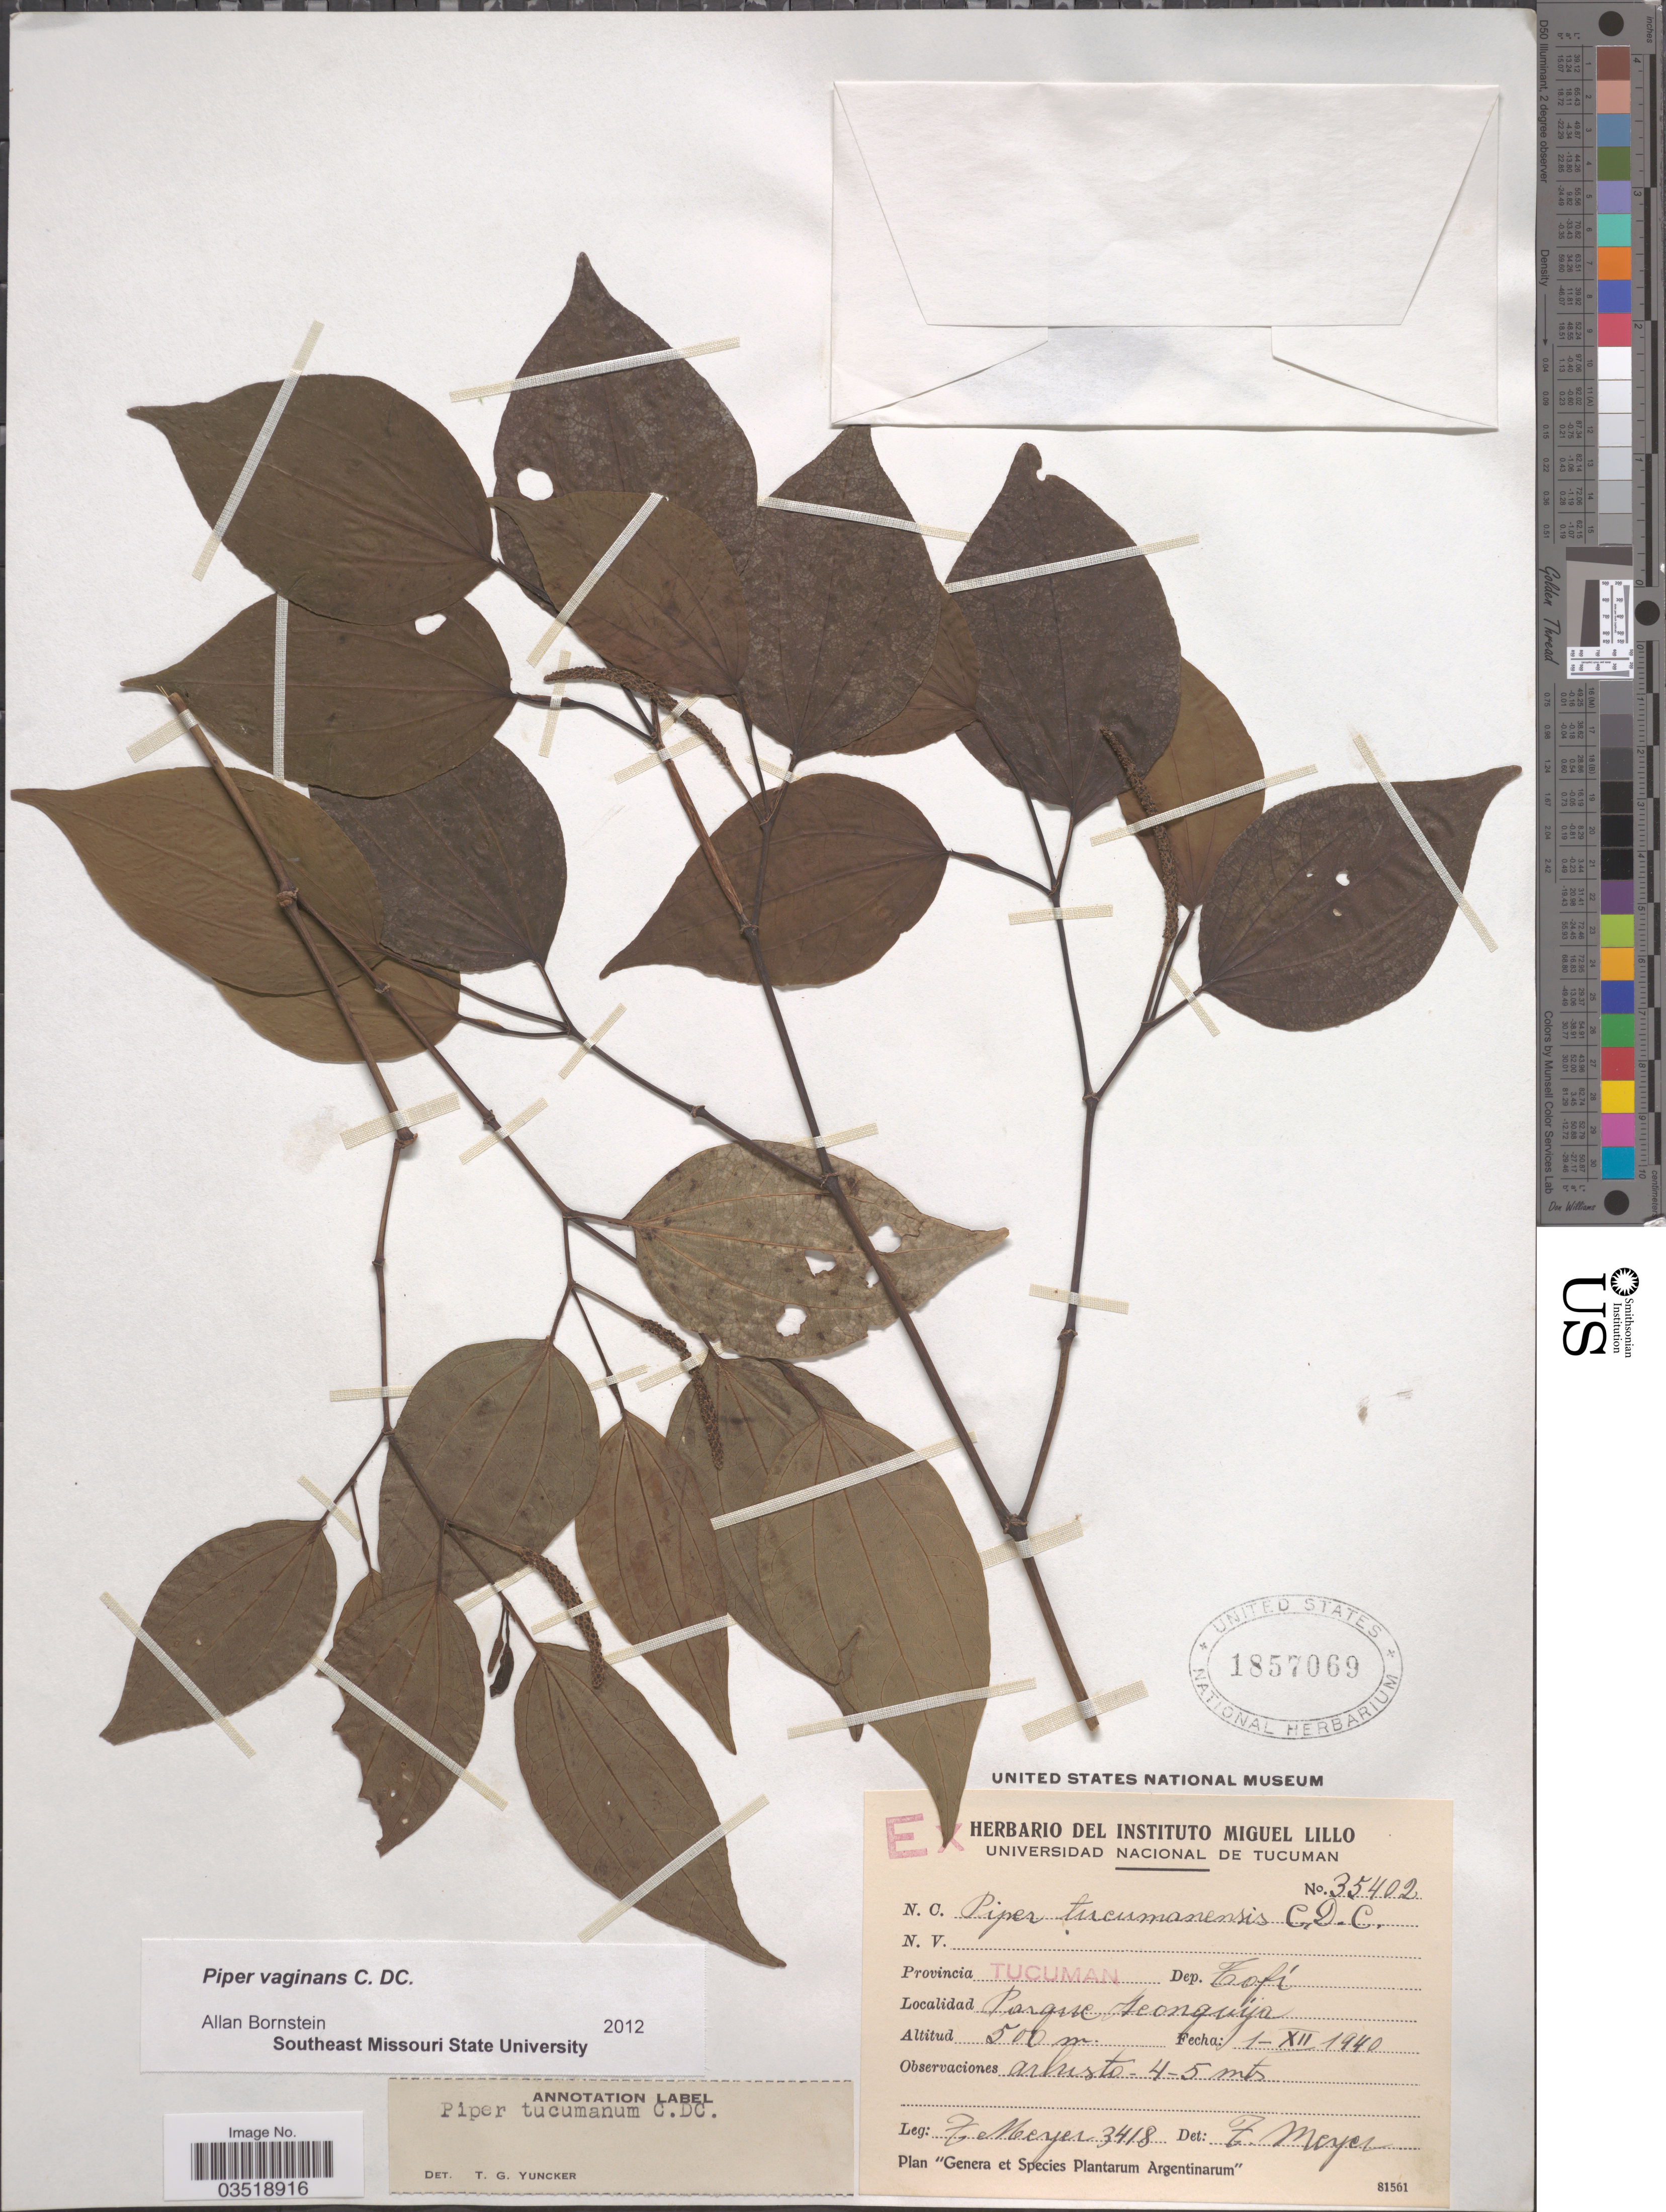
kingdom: Plantae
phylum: Tracheophyta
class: Magnoliopsida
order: Piperales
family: Piperaceae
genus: Piper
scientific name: Piper vaginans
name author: C. DC.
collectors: Z. Meyer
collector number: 3418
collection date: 1940-12-01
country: Argentina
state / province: Tucuman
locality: Provincia Tucuman. Dep. Tafí. Parque Aconquija.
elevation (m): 500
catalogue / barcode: US 1857069